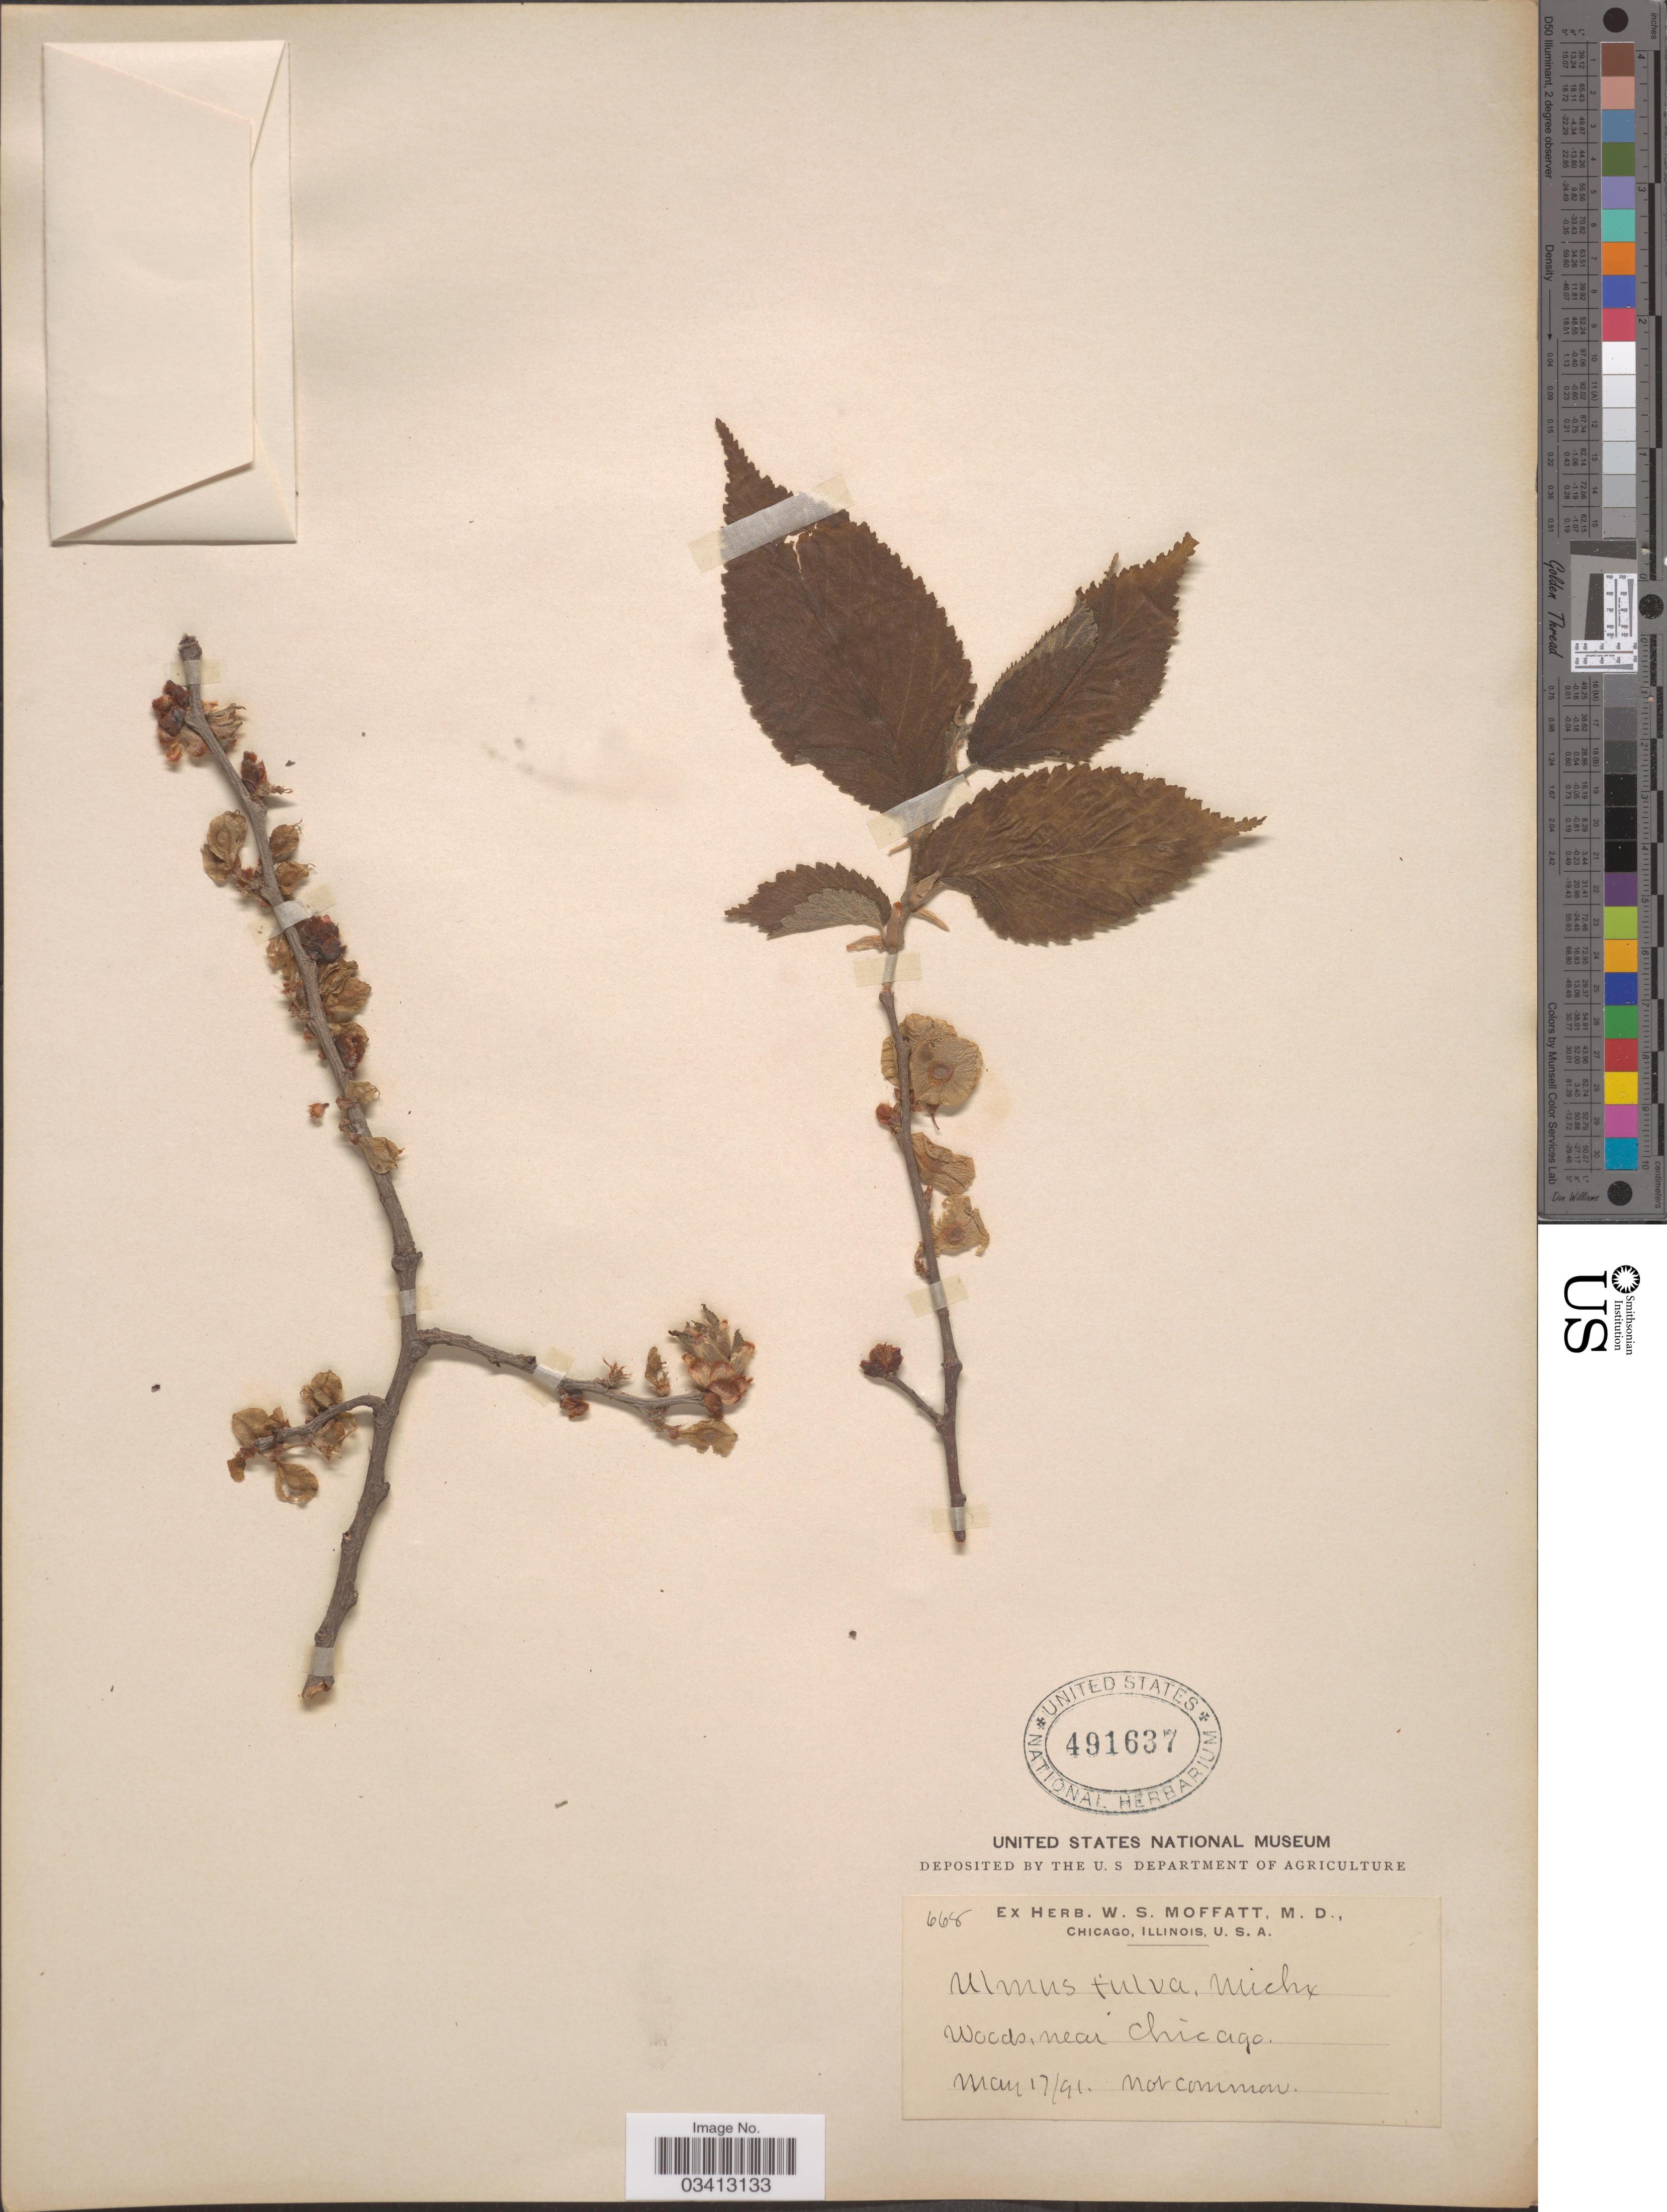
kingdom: Plantae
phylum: Tracheophyta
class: Magnoliopsida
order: Rosales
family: Ulmaceae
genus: Ulmus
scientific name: Ulmus rubra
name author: Muhl.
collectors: ex herb. W. S. Moffatt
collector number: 668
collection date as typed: Transcribed d/m/y: 17/5/91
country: United States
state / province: Illinois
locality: Near Chicago.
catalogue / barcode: US 491637